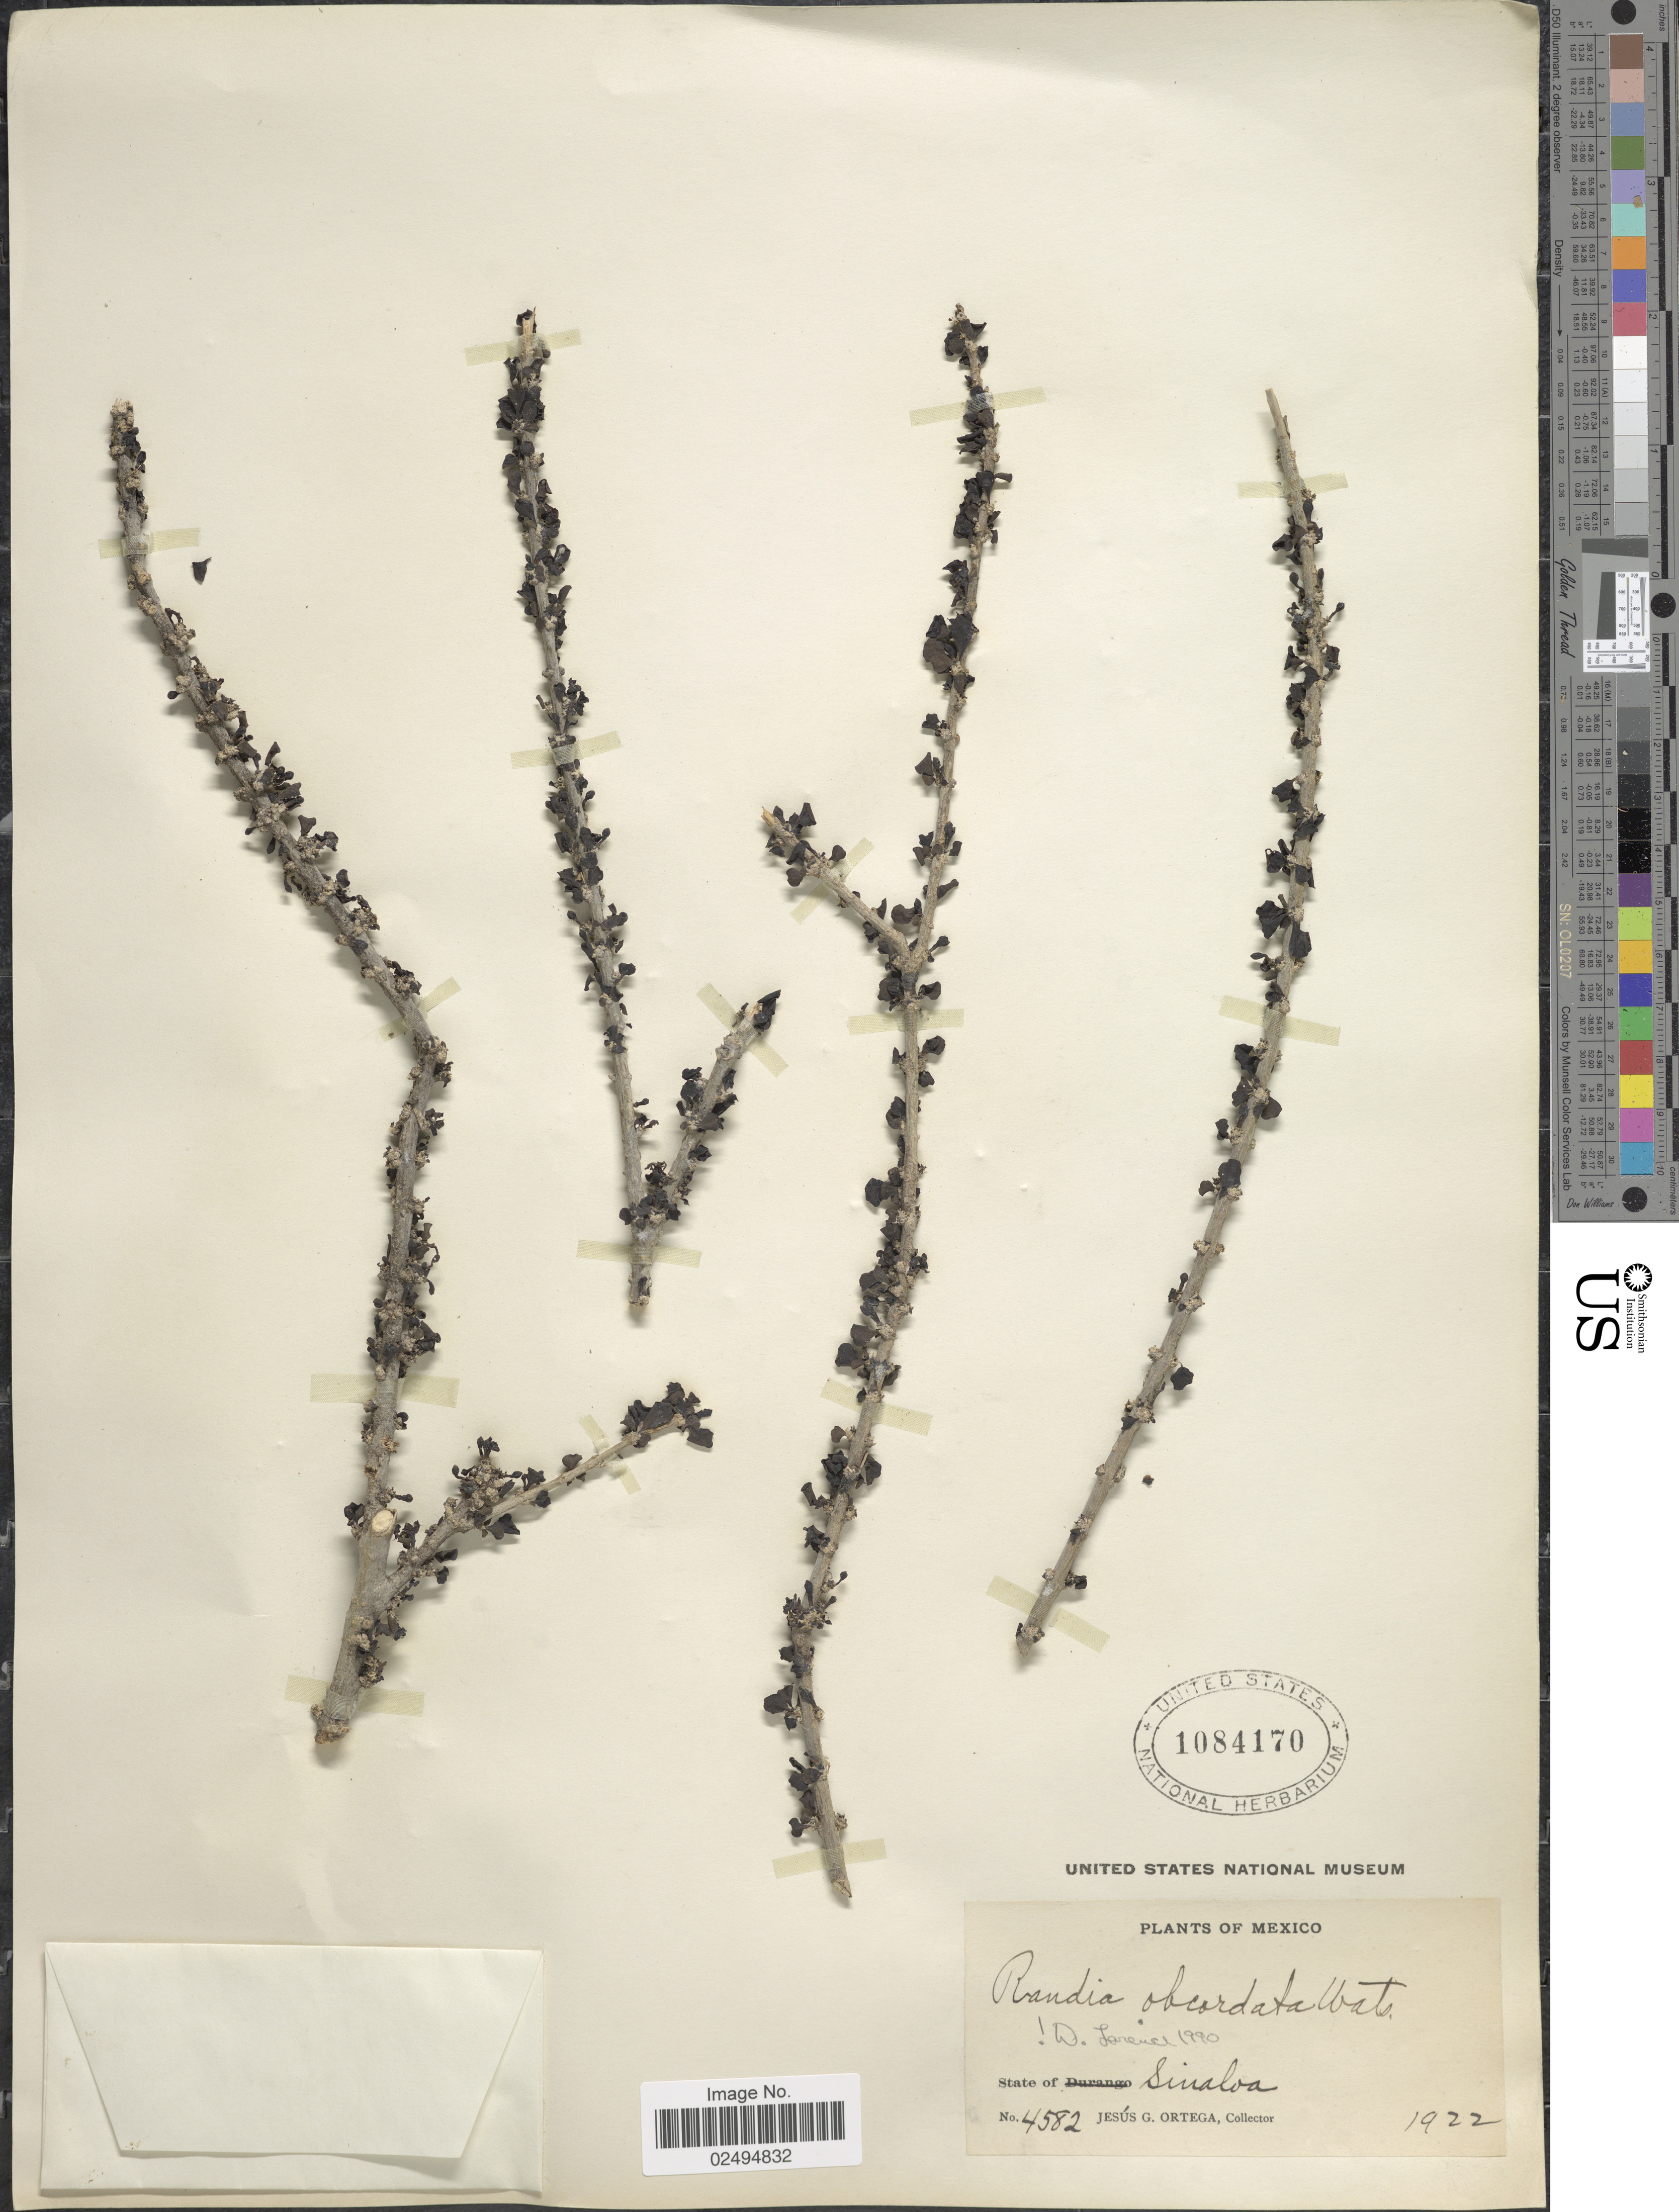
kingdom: Plantae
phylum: Tracheophyta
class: Magnoliopsida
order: Gentianales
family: Rubiaceae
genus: Randia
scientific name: Randia obcordata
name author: S. Watson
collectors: J. Ortega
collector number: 4582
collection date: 1922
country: Mexico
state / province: Sinaloa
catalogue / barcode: US 1084170